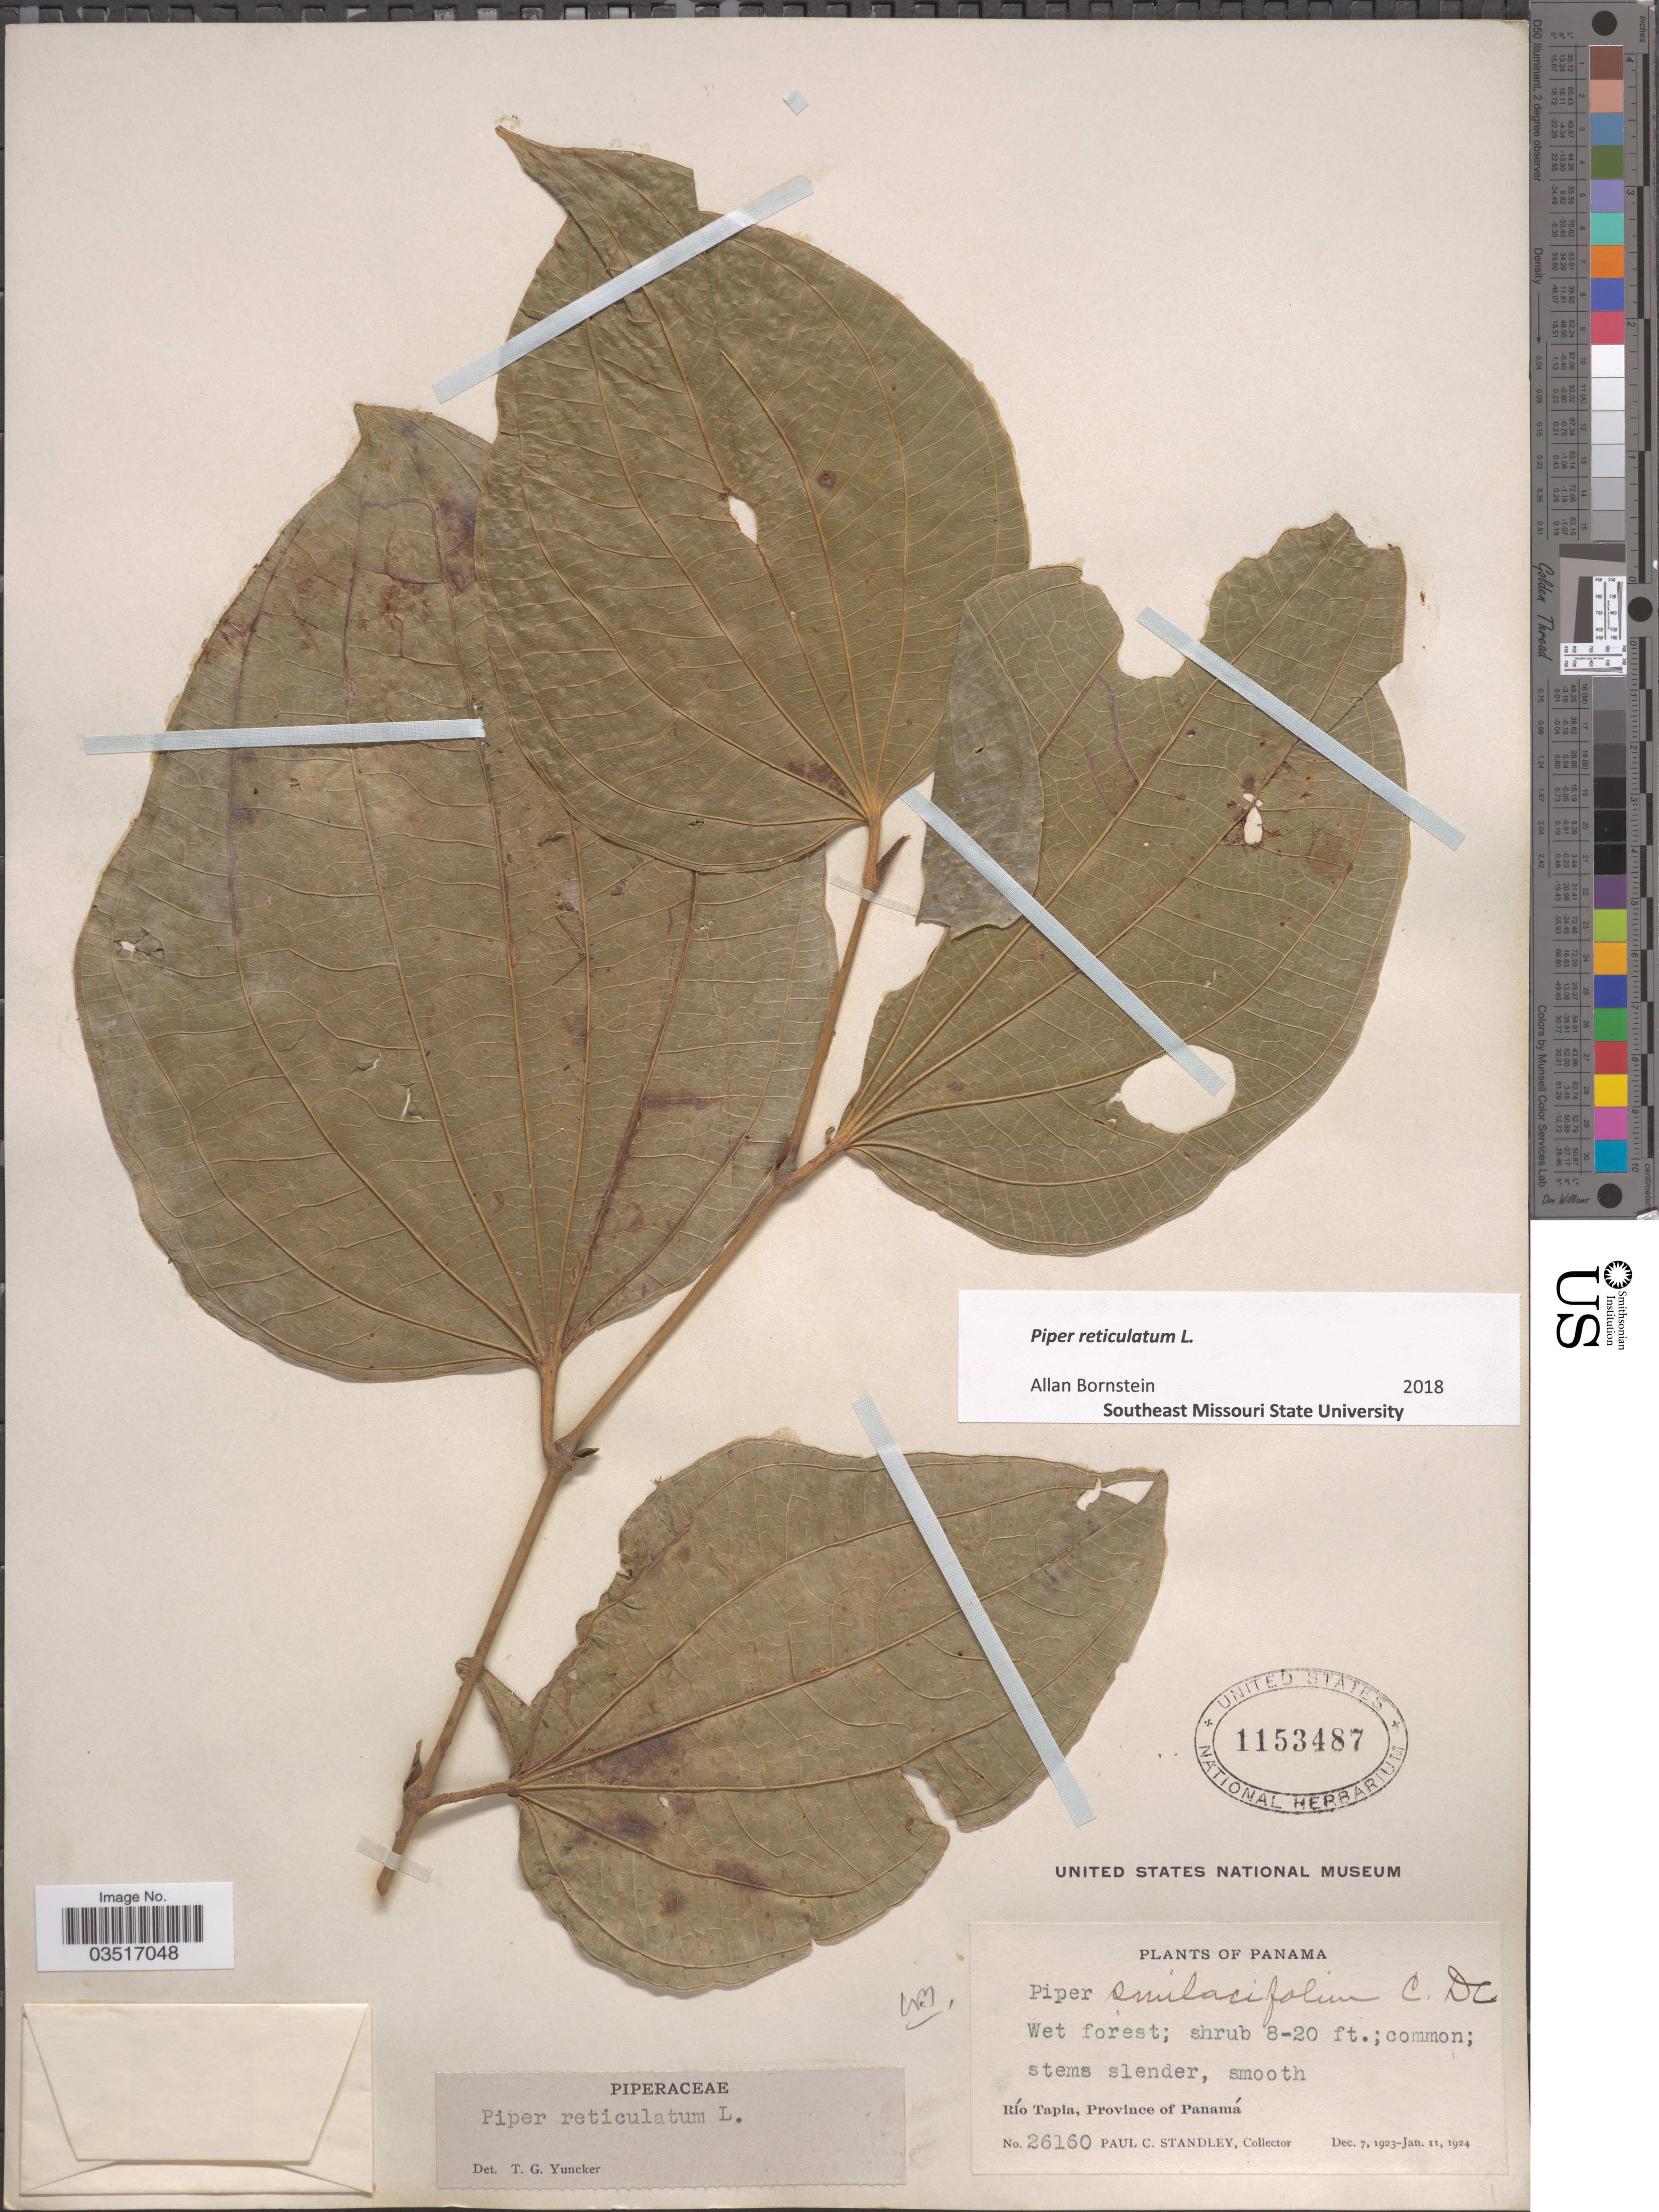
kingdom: Plantae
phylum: Tracheophyta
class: Magnoliopsida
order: Piperales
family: Piperaceae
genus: Piper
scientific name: Piper reticulatum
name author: L.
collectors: P. C. Standley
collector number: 26160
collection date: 1923-12-07/1924-01-11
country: Panama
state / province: Panamá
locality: Río Tapia, Province of Panamá.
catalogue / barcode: US 1153487